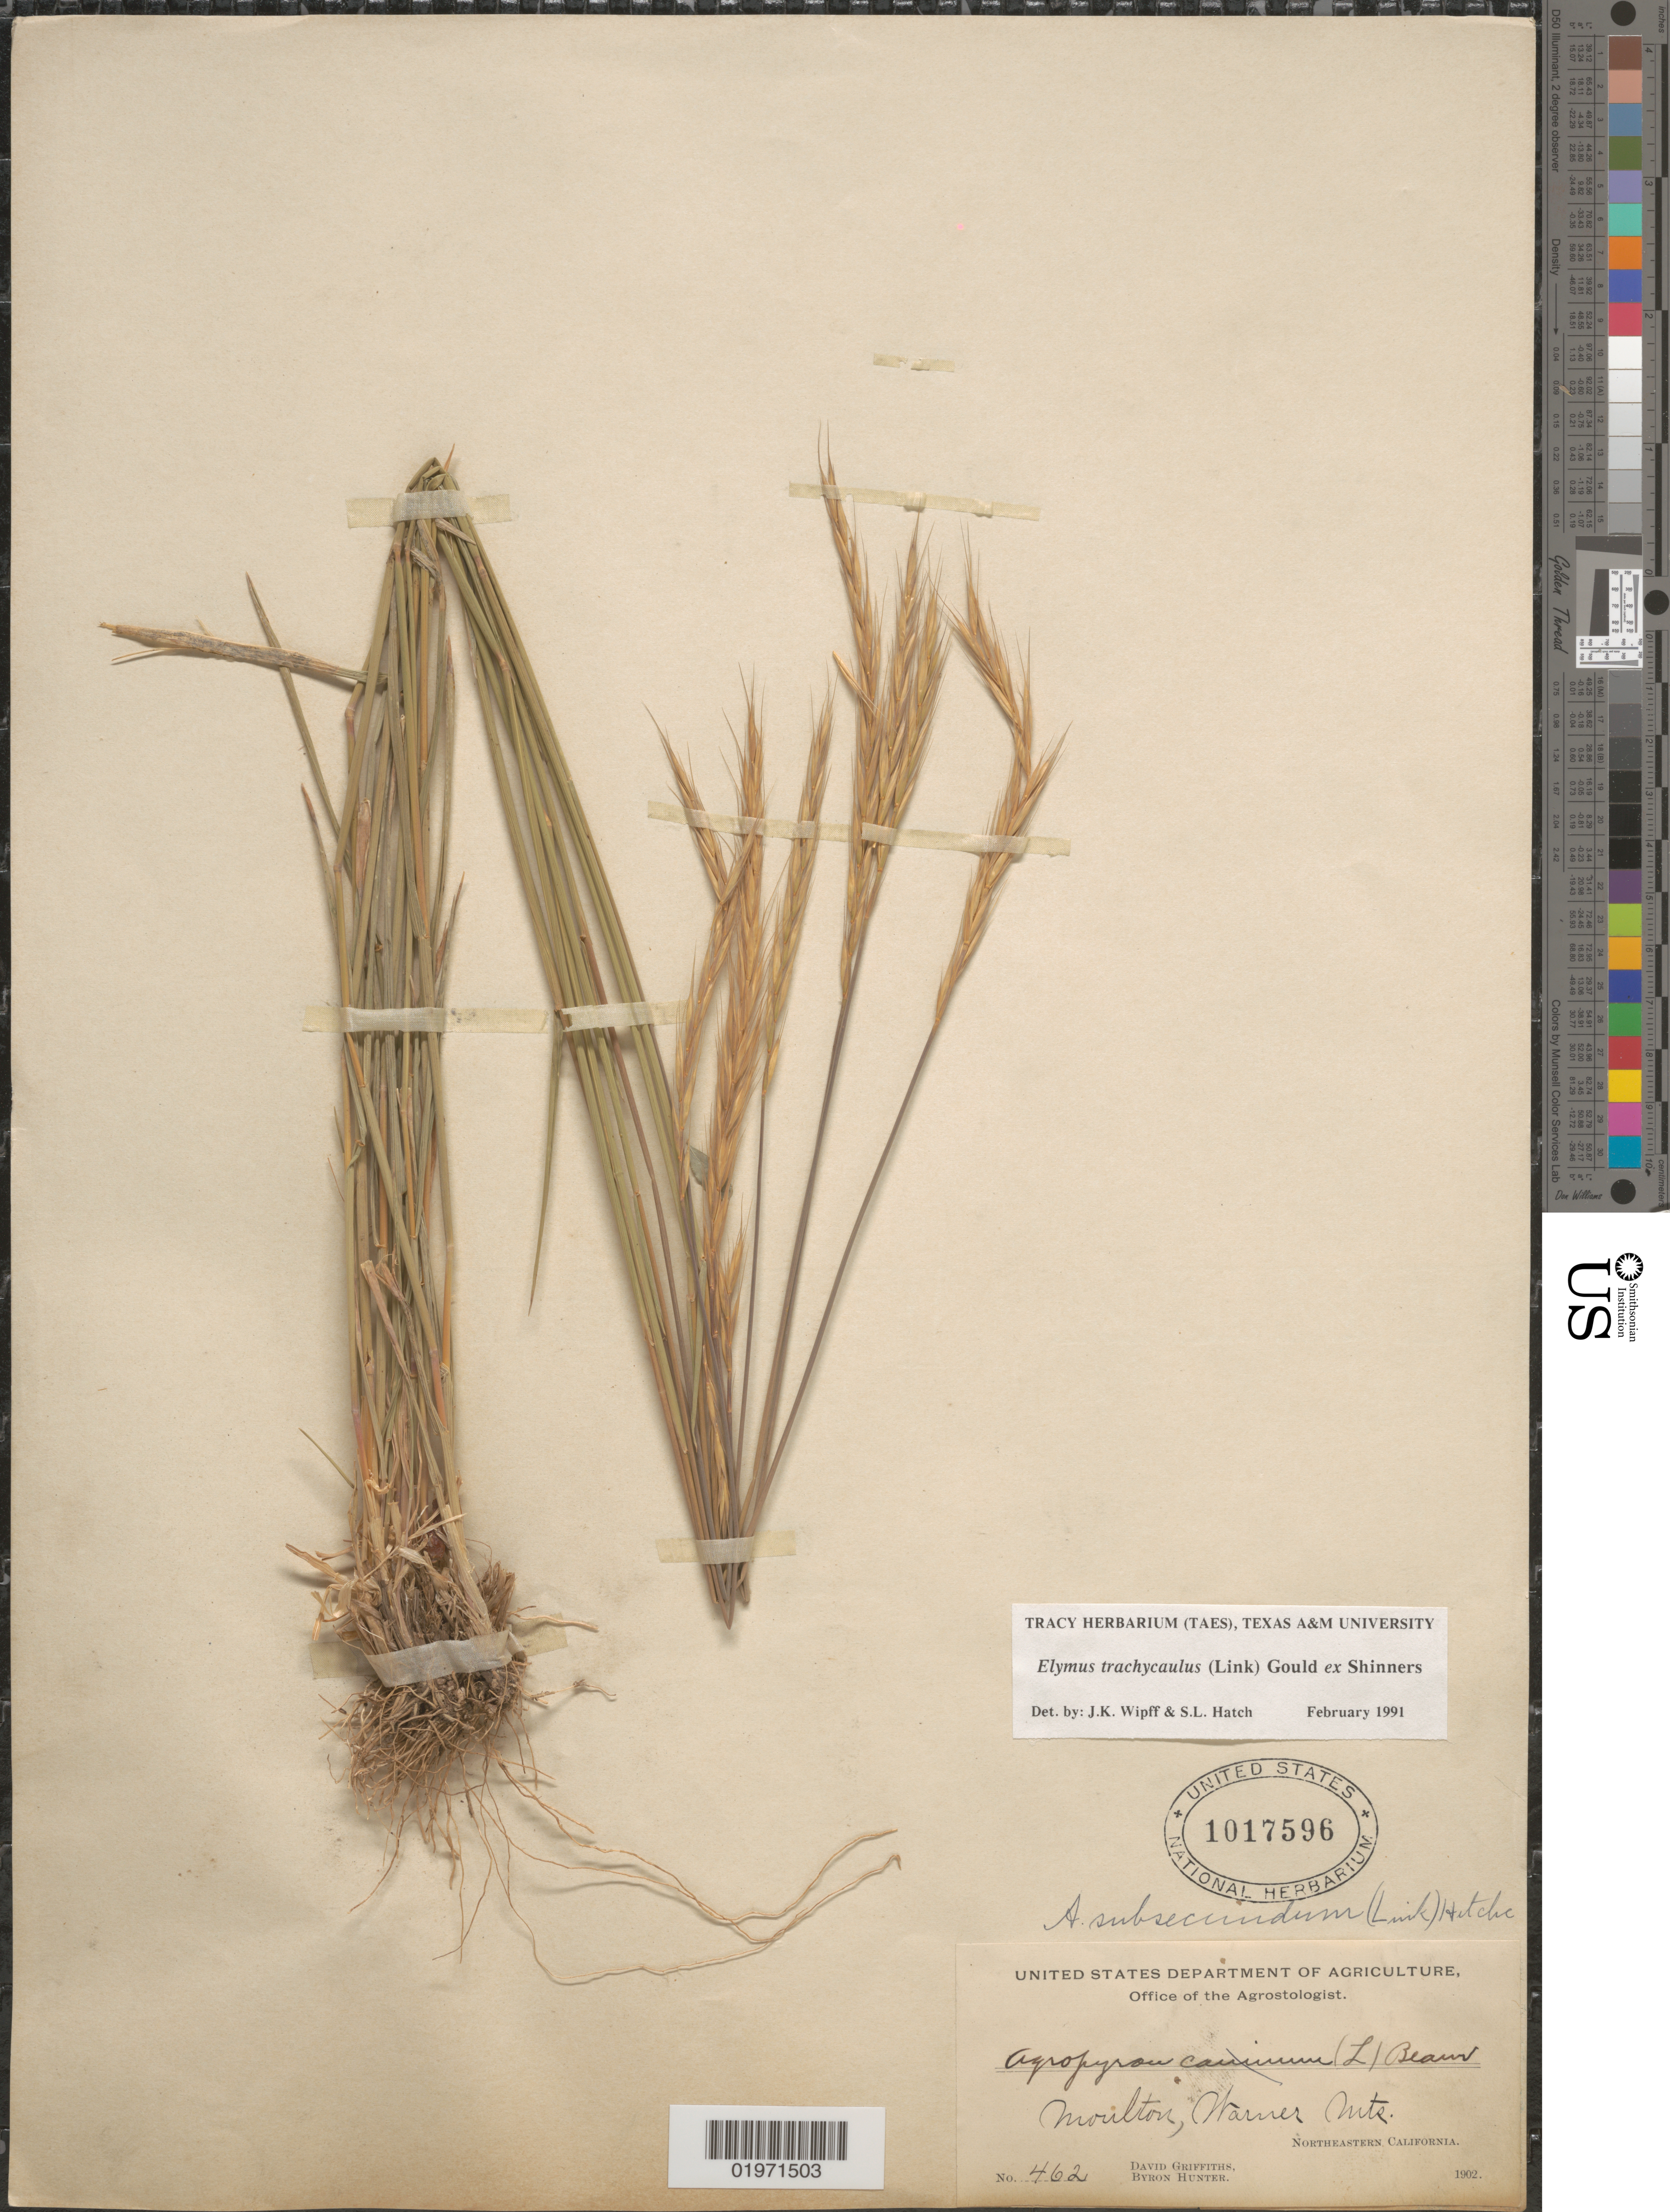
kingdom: Plantae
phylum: Tracheophyta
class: Liliopsida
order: Poales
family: Poaceae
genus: Elymus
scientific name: Elymus trachycaulus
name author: (Link) Gould ex Shinners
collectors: D. Griffiths & B. Hunter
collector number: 462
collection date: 1902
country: United States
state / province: California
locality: Moulton, Warner Mts. Northeastern California.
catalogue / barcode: US 1017596